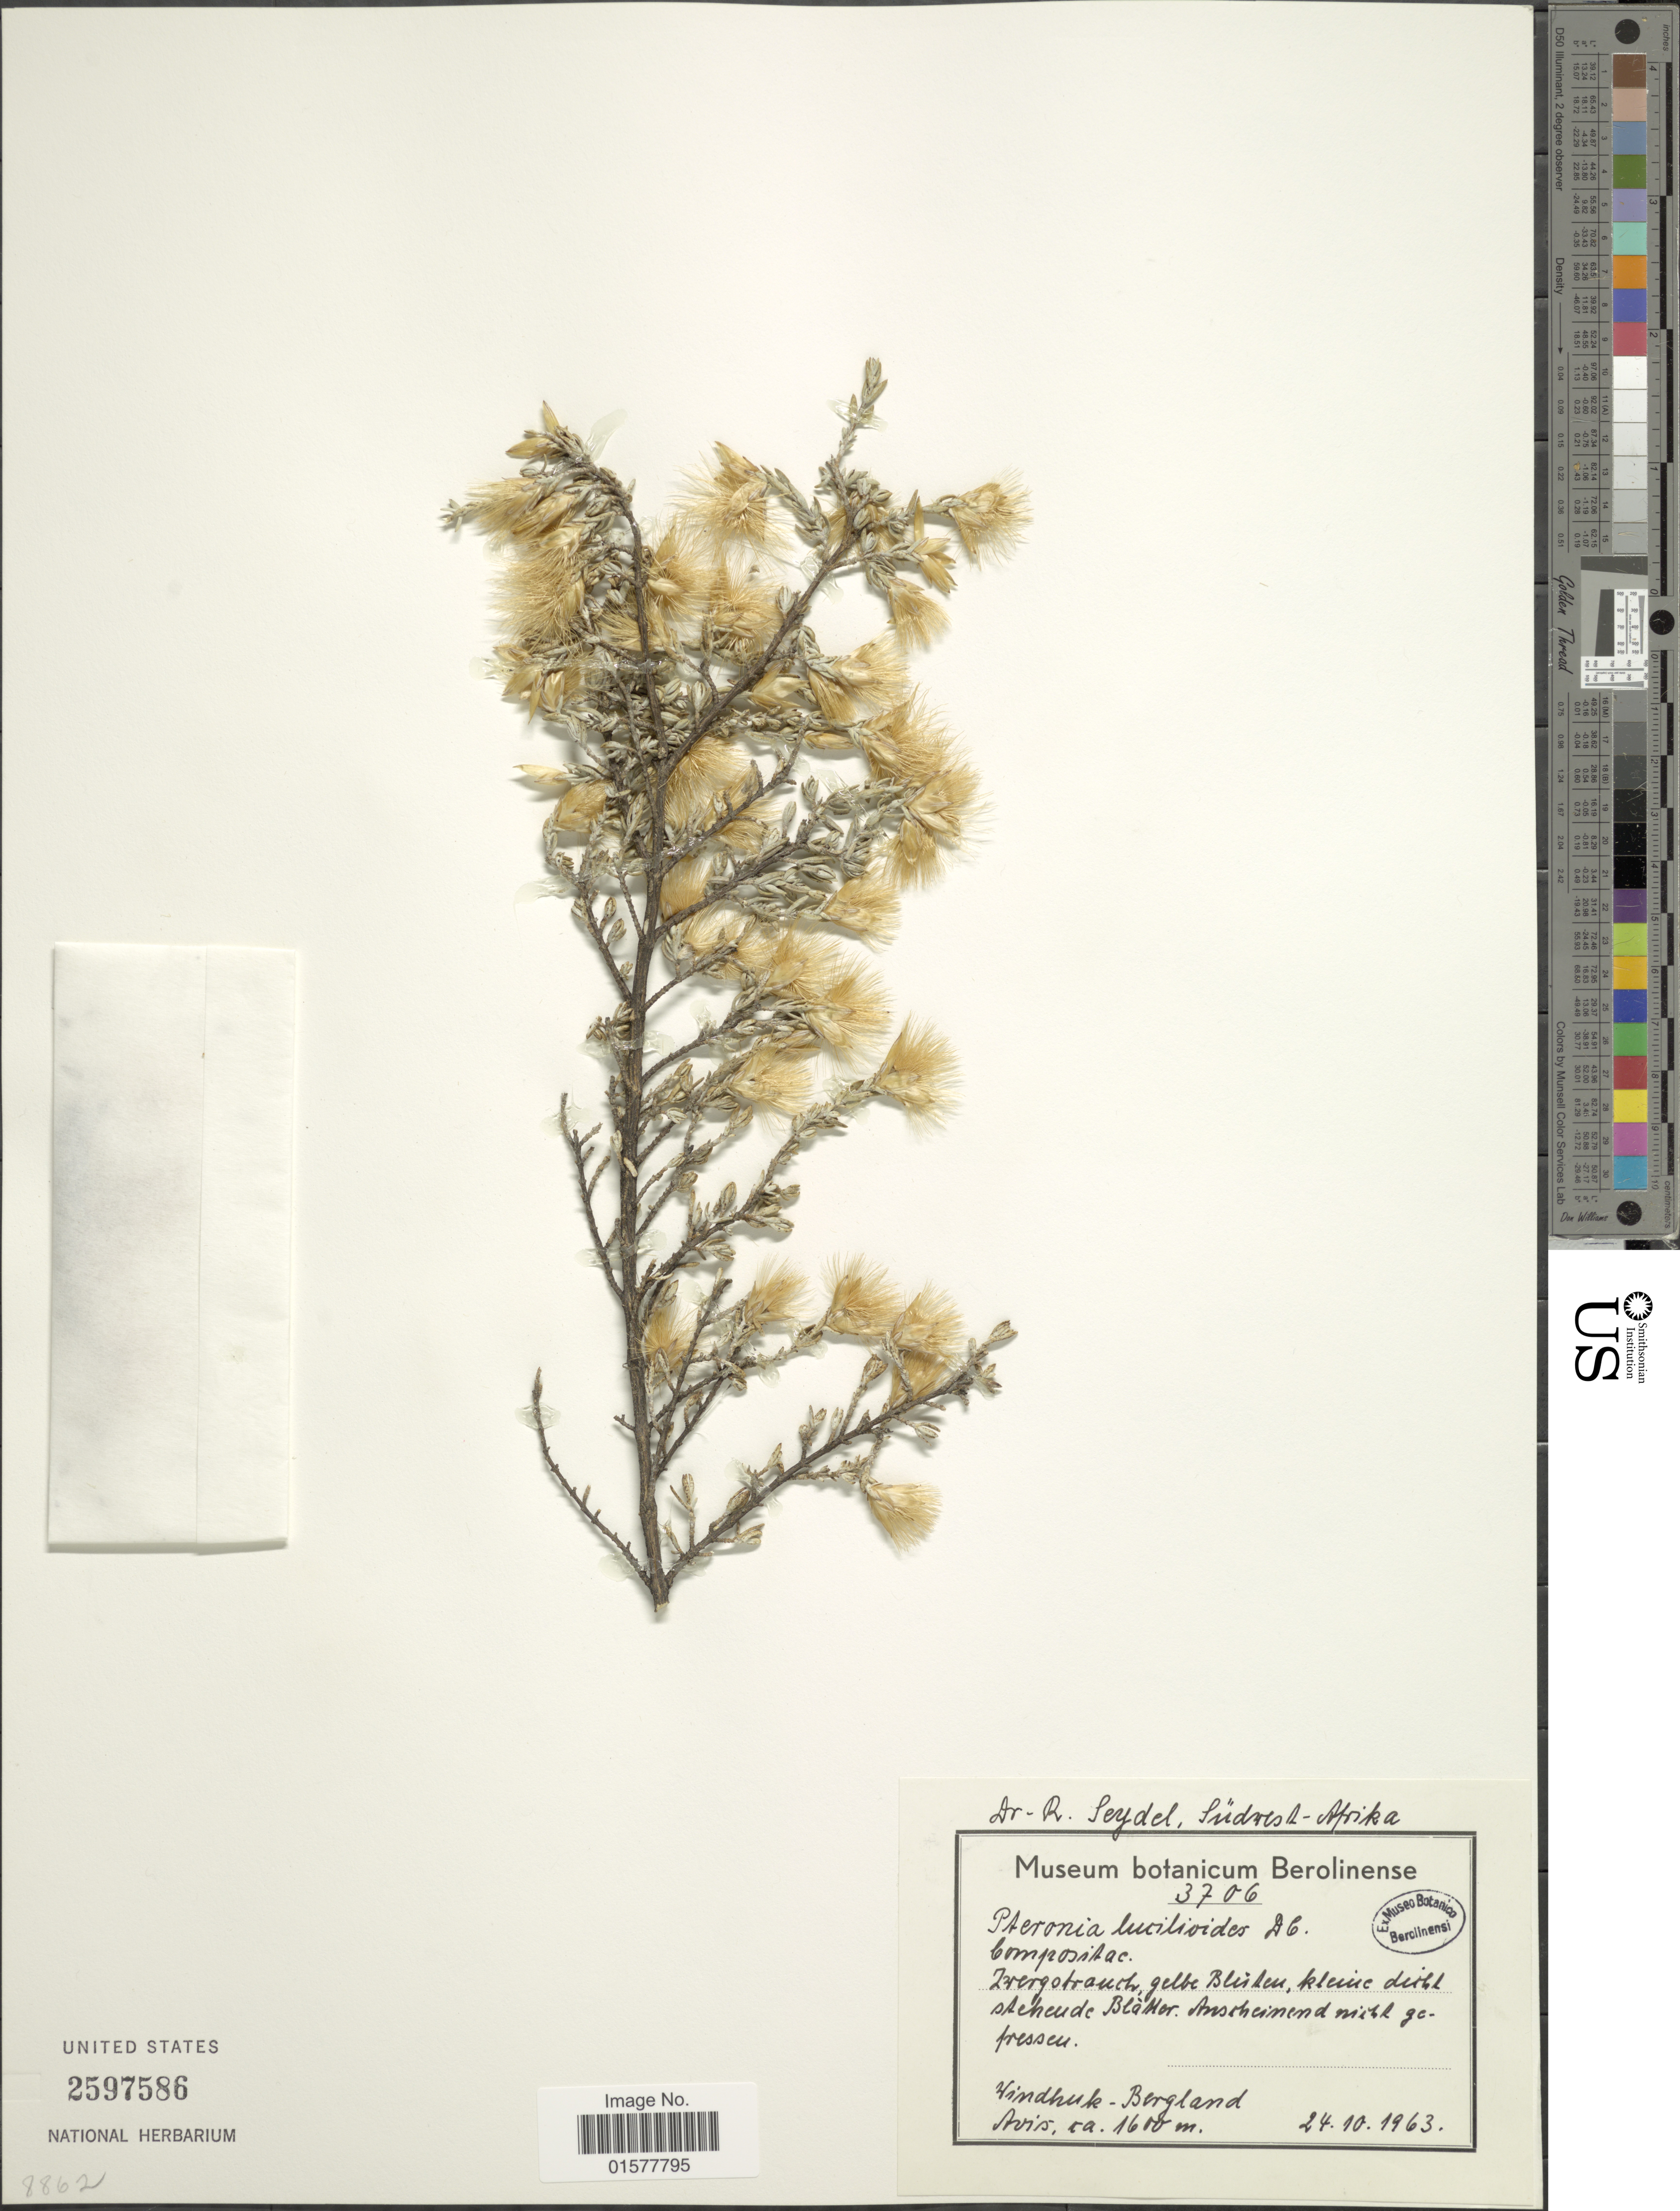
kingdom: Plantae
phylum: Tracheophyta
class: Magnoliopsida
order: Asterales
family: Asteraceae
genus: Pteronia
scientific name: Pteronia lucilioides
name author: DC.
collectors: R. Seydel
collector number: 3706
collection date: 1963-10-24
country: Namibia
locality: Südwest-Afrika, Windhuk-Bergland, Avis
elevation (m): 1600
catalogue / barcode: US 2597586